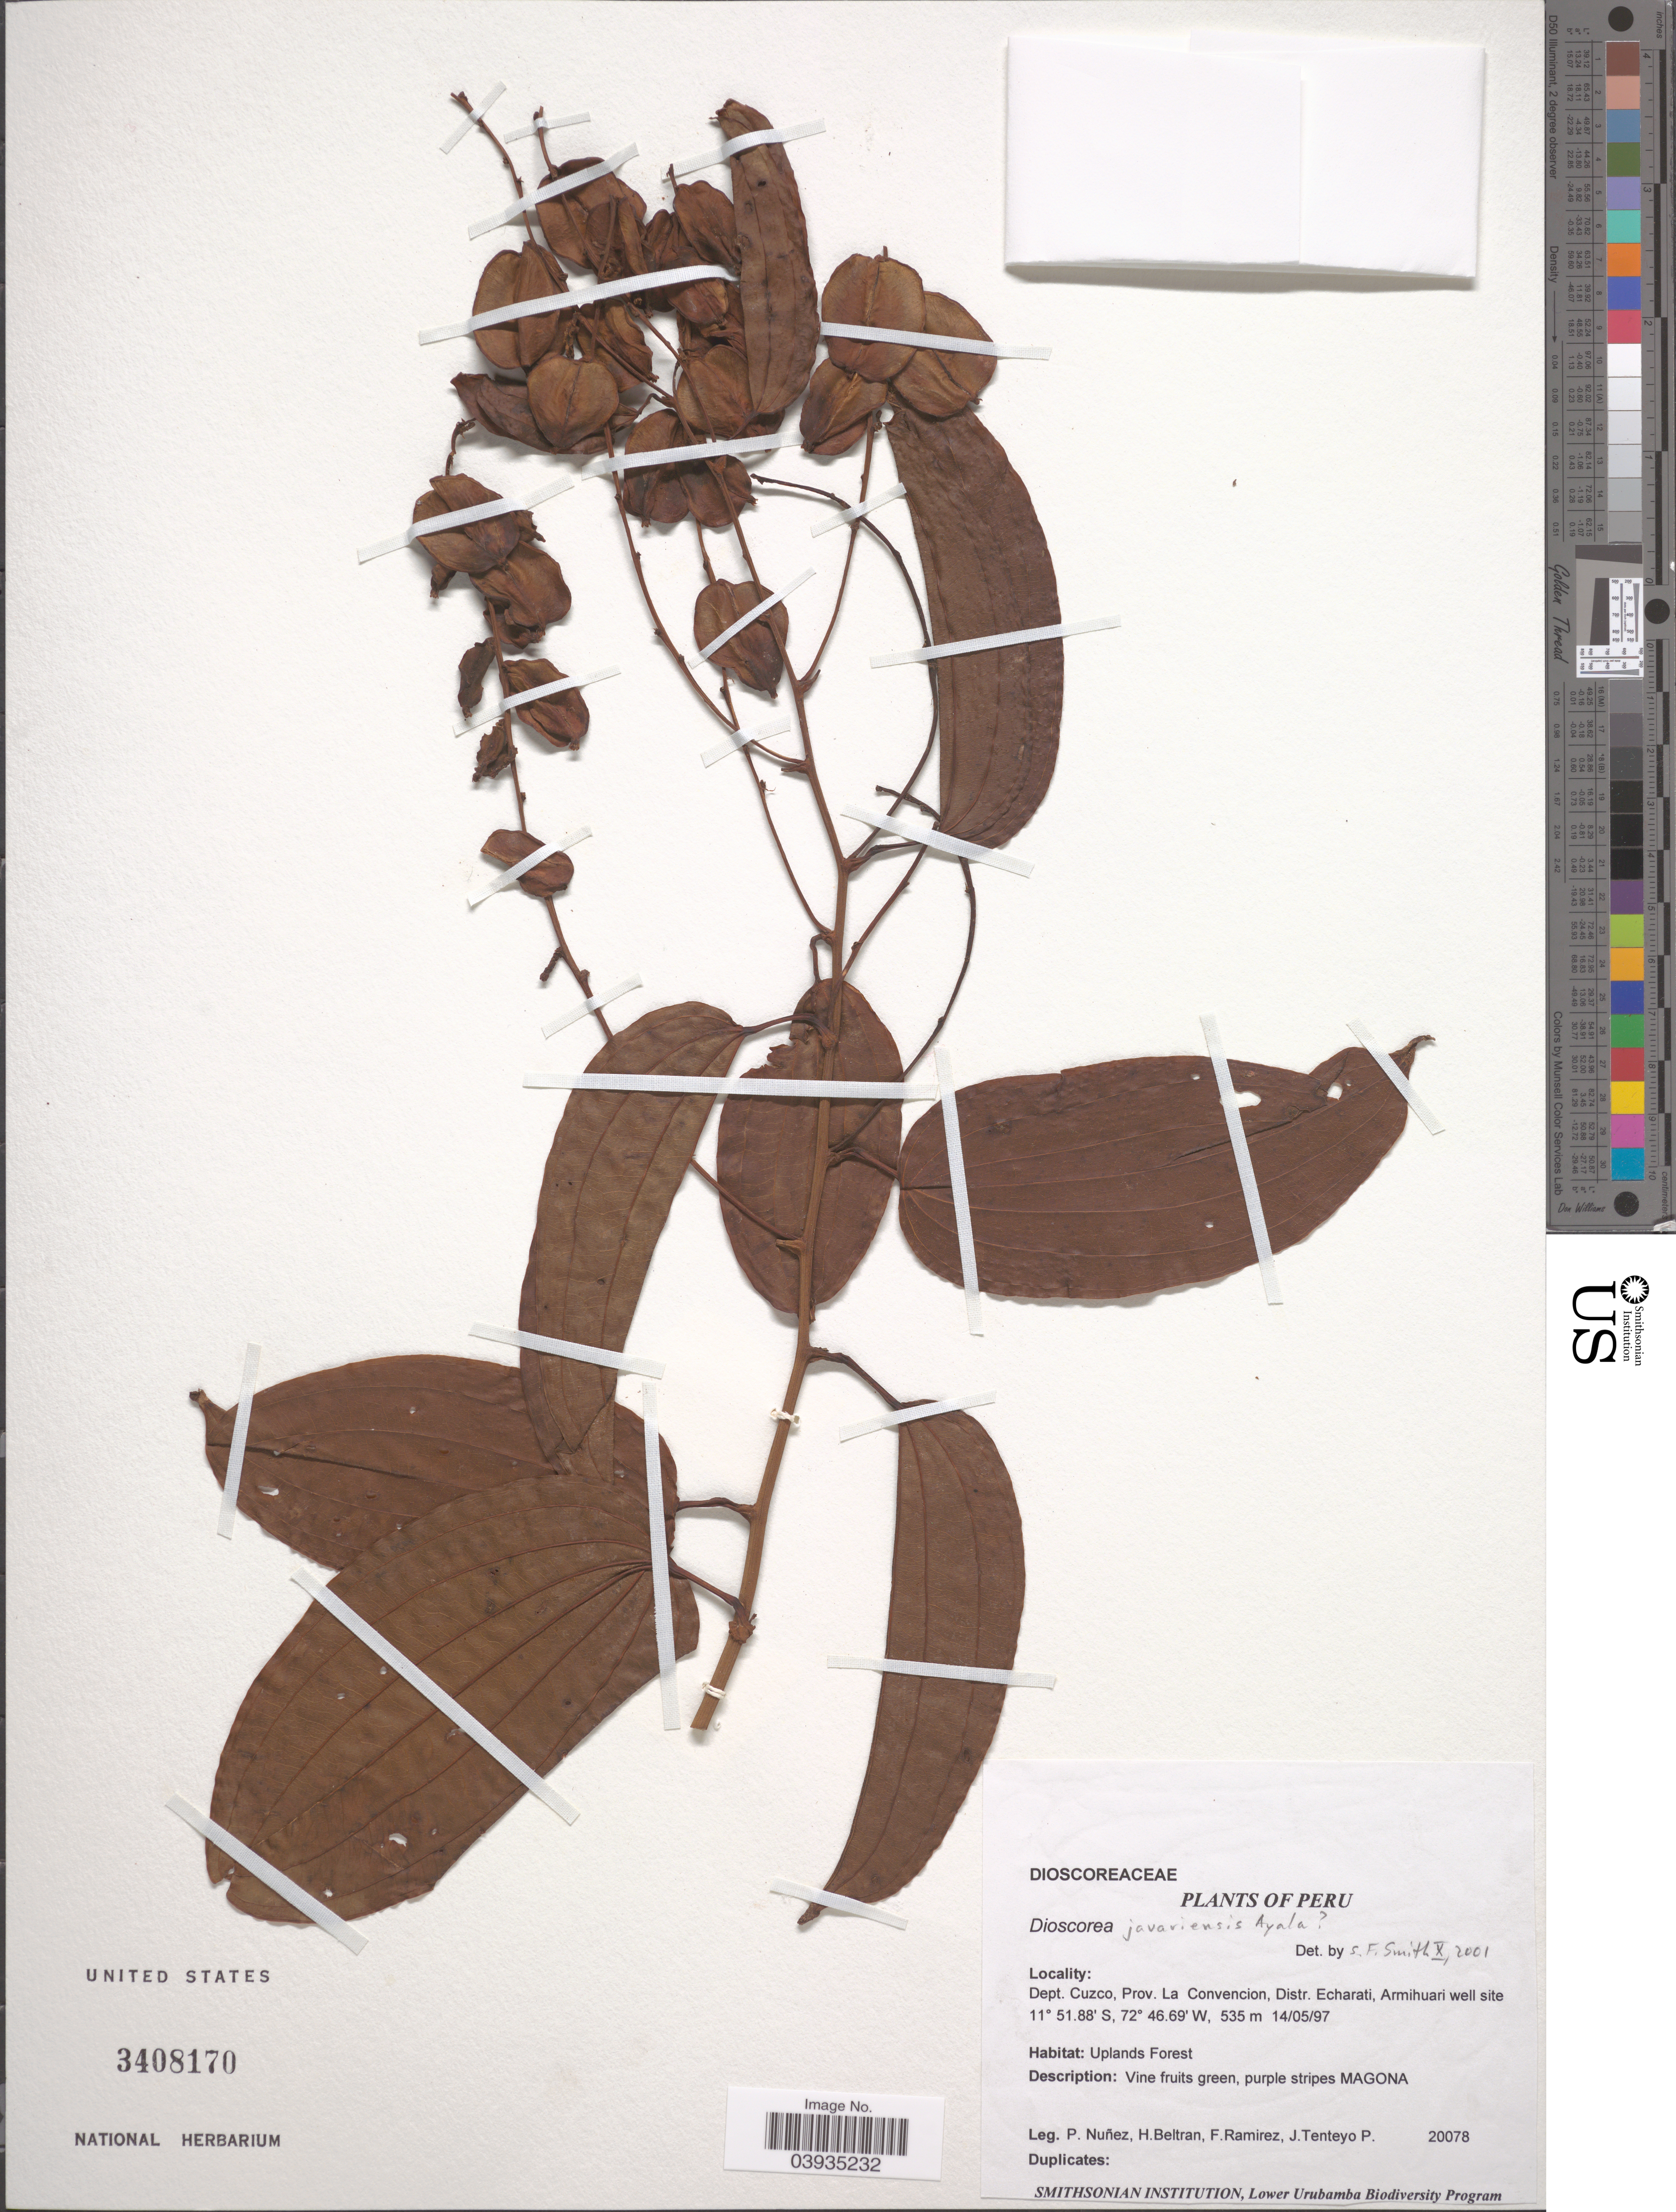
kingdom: Plantae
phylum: Tracheophyta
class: Liliopsida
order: Dioscoreales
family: Dioscoreaceae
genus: Dioscorea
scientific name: Dioscorea javariensis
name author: Ayala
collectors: P. Nuñez V., H. Beltran, F. Ramirez & J. Tenteyo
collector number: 20078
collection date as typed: Transcribed d/m/y: 14/5/97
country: Peru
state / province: Cusco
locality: Dept. Cuzco, Prov. La Convencion, Distr. Echarati, Armihuari well site.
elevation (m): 535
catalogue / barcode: US 3408170